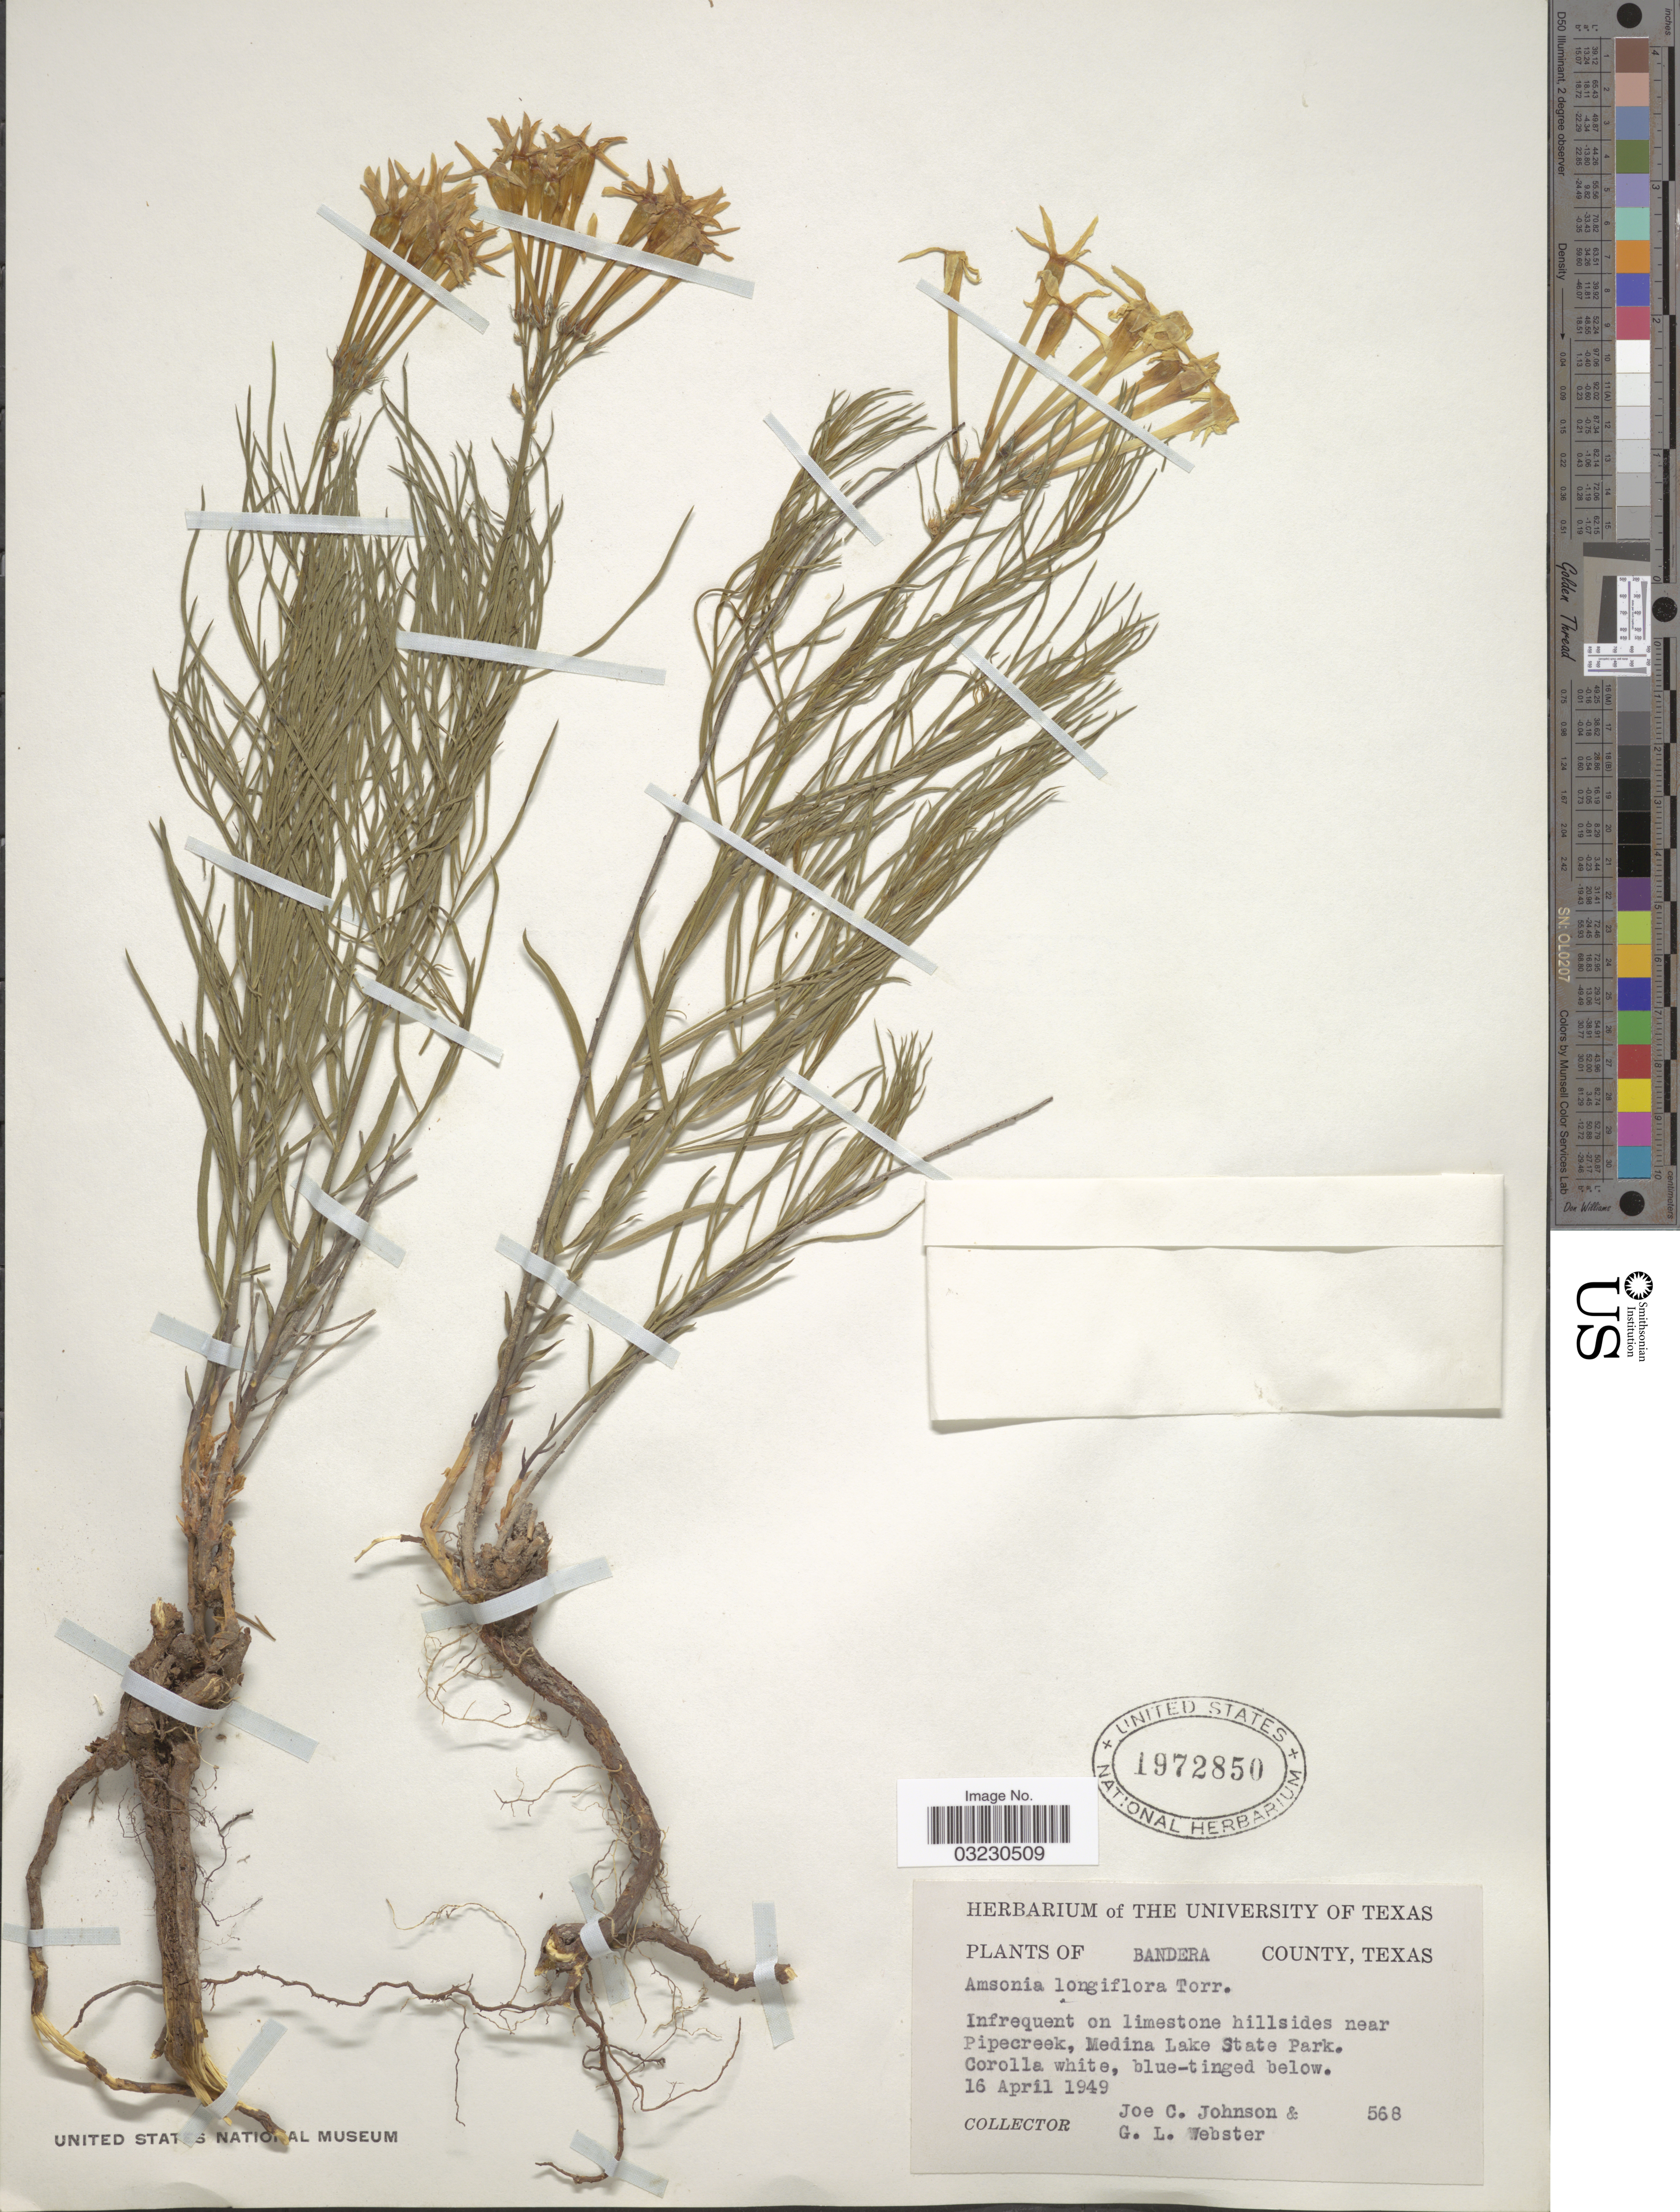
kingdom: Plantae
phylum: Tracheophyta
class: Magnoliopsida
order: Gentianales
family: Apocynaceae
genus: Amsonia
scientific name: Amsonia longiflora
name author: Torr.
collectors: J. C. Johnson & G. L. Webster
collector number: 568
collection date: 1949-04-16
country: United States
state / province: Texas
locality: Bandera County, Infrequent on limestone hillsides near Pipecreek, Medina Lake State Park.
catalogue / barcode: US 1972850